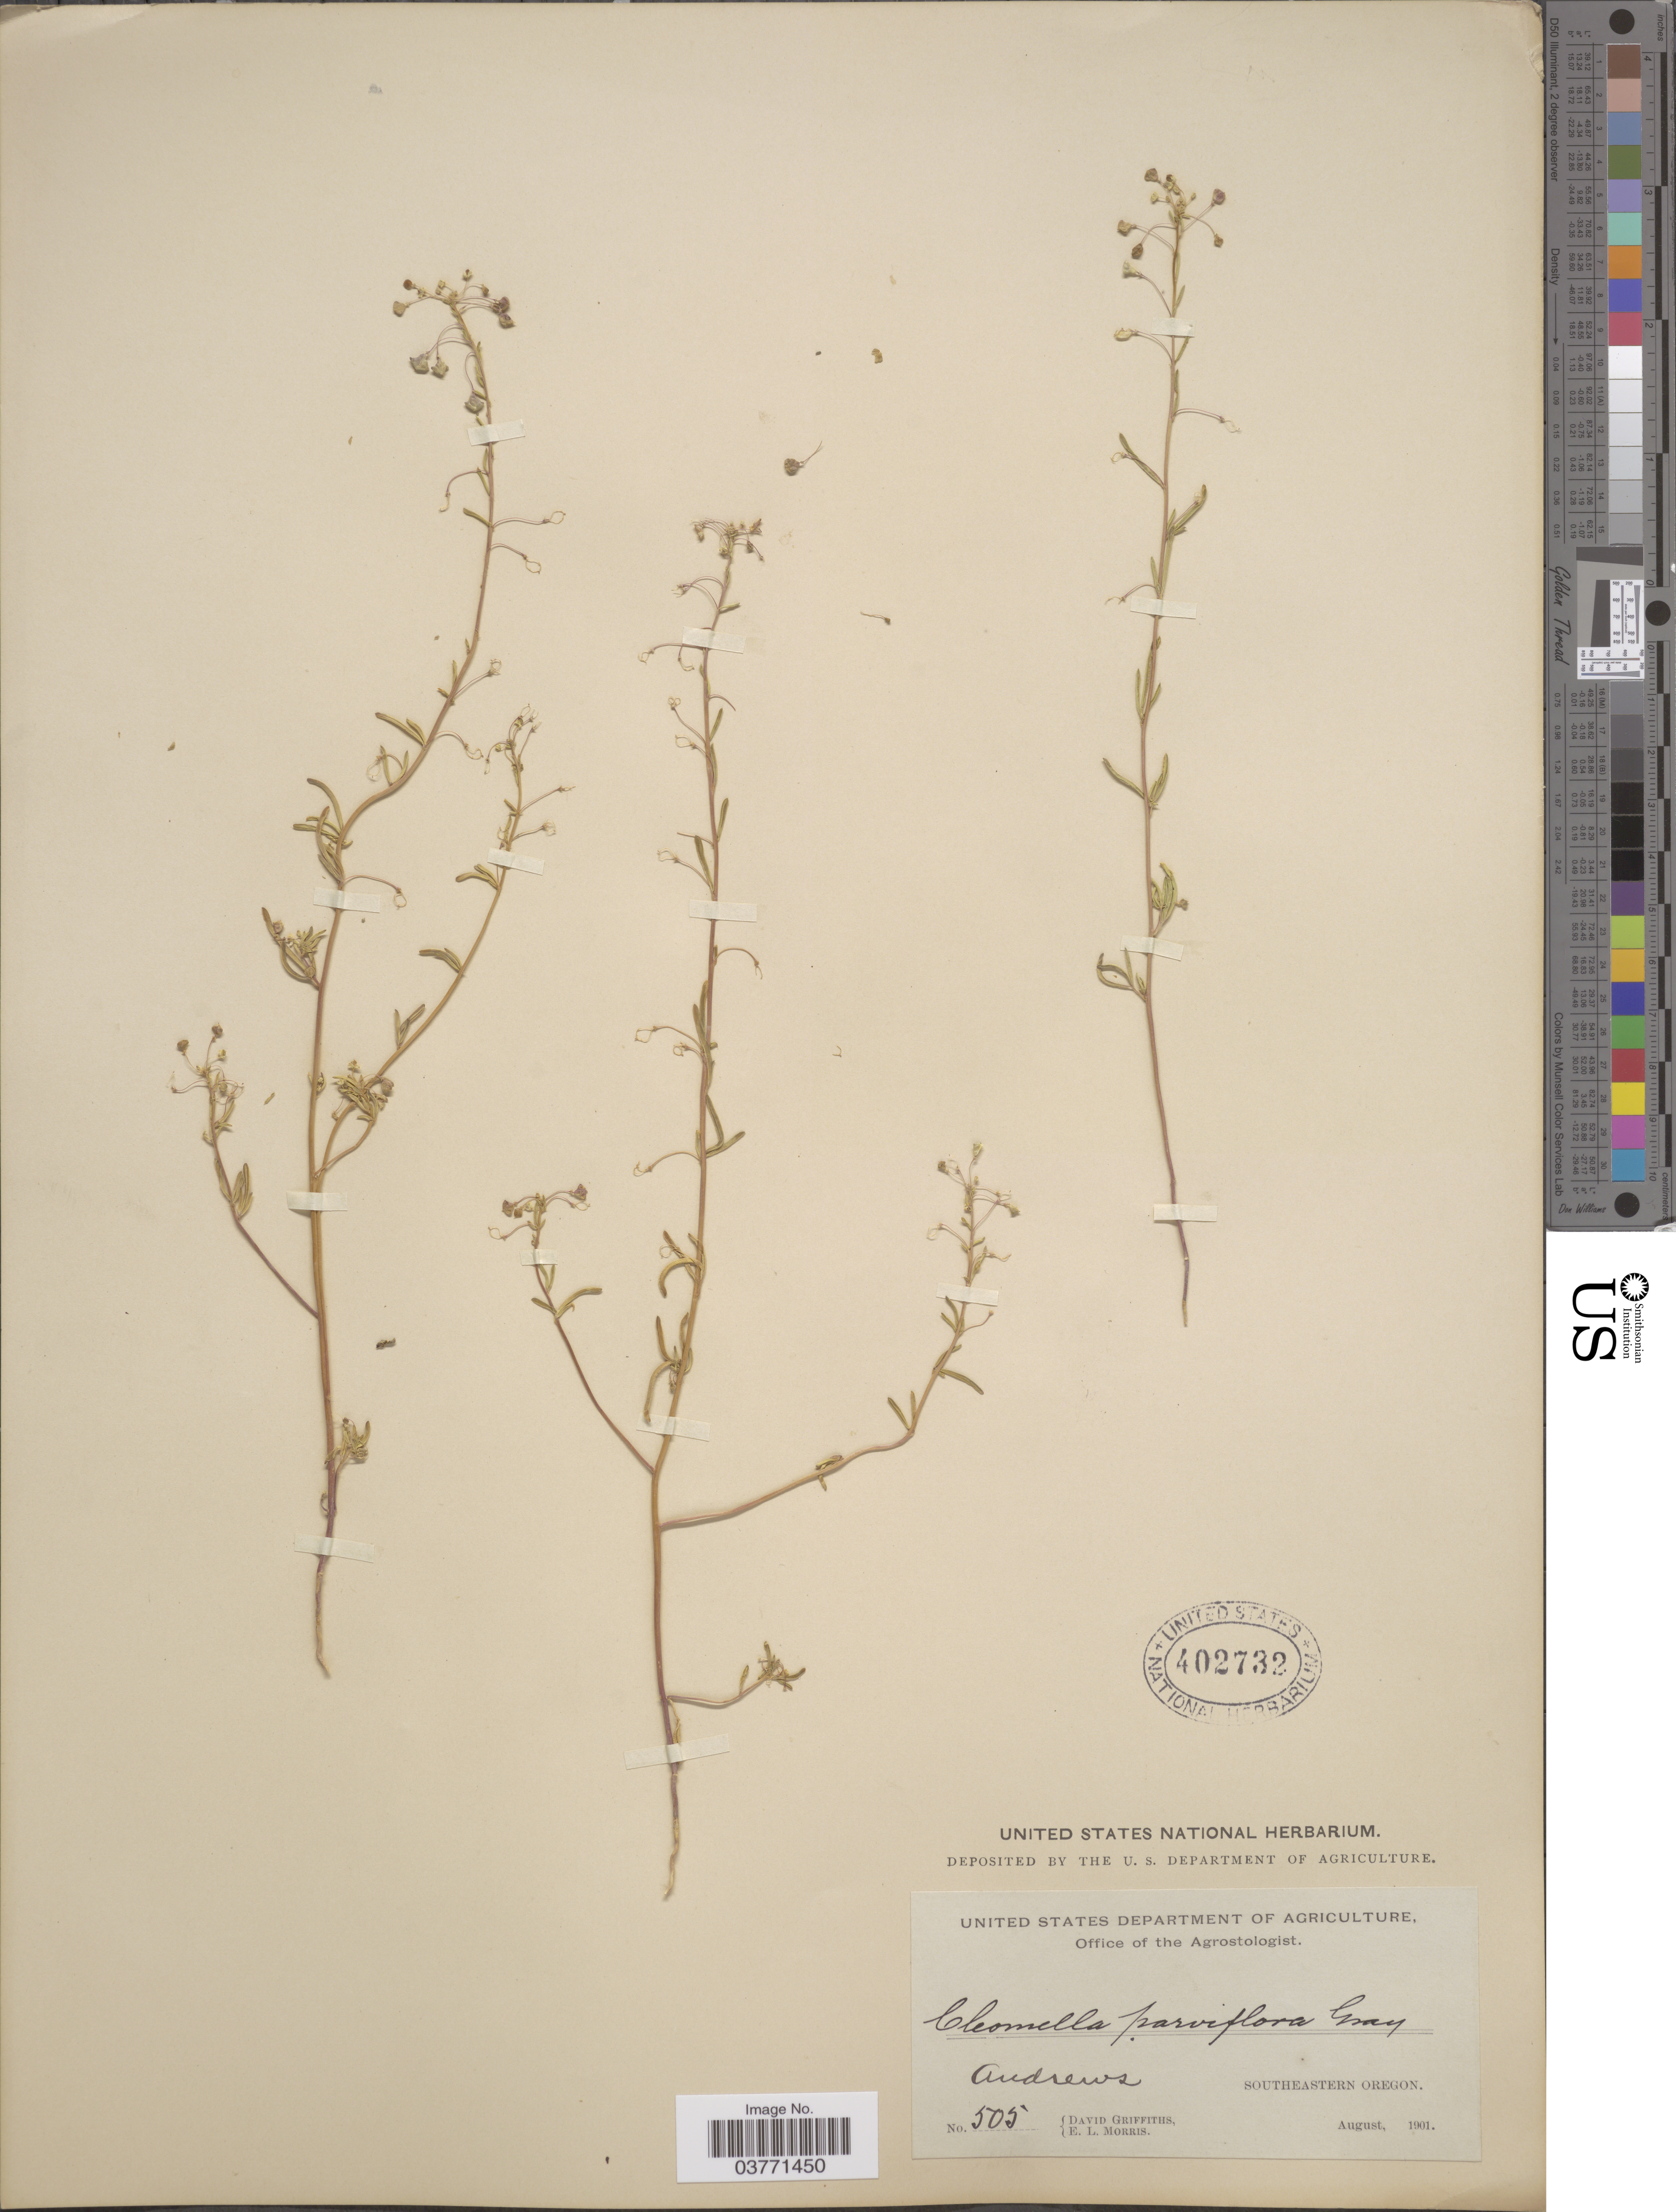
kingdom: Plantae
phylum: Tracheophyta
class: Magnoliopsida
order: Brassicales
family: Cleomaceae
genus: Cleomella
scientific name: Cleomella parviflora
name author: A. Gray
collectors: D. Griffiths & E. Morris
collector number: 505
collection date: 1901-08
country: United States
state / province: Oregon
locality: Andrews, Southeastern Oregon.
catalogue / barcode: US 402732